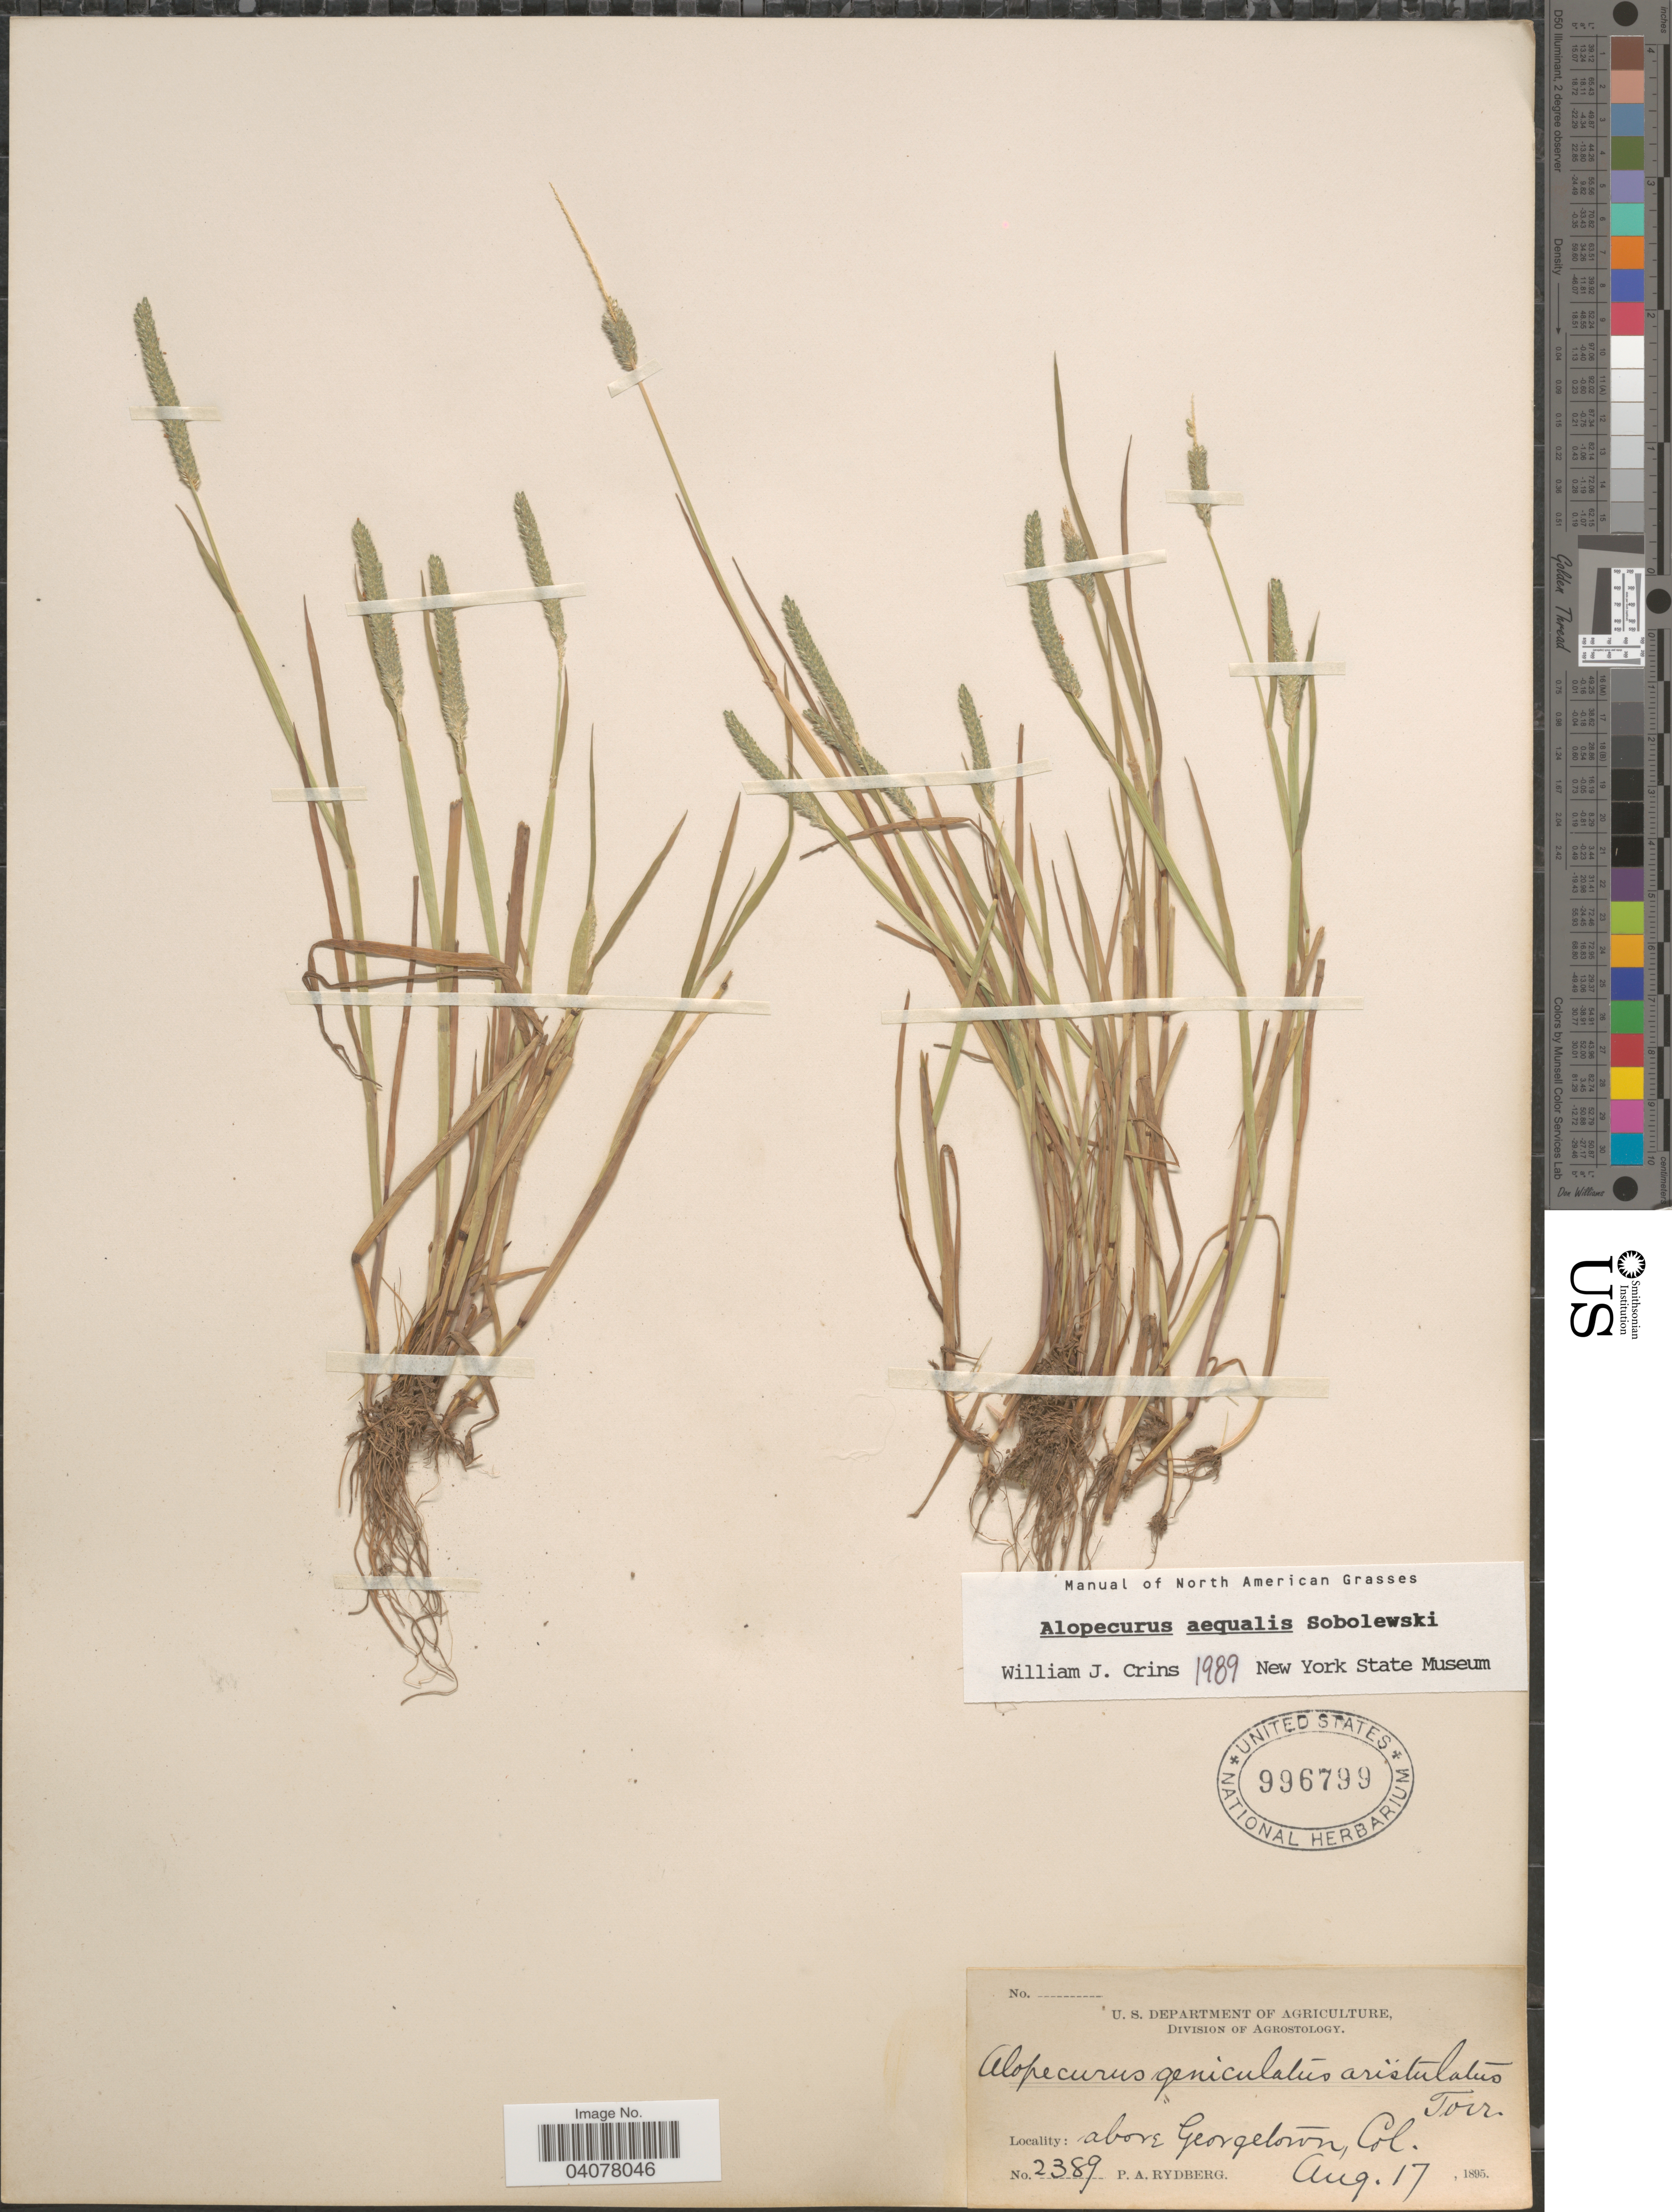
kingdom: Plantae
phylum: Tracheophyta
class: Liliopsida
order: Poales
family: Poaceae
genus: Alopecurus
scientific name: Alopecurus aequalis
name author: Sobol.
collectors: P. A. Rydberg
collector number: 2389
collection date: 1895-08-17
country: United States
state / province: Colorado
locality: Above Georgetown.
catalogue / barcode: US 996799